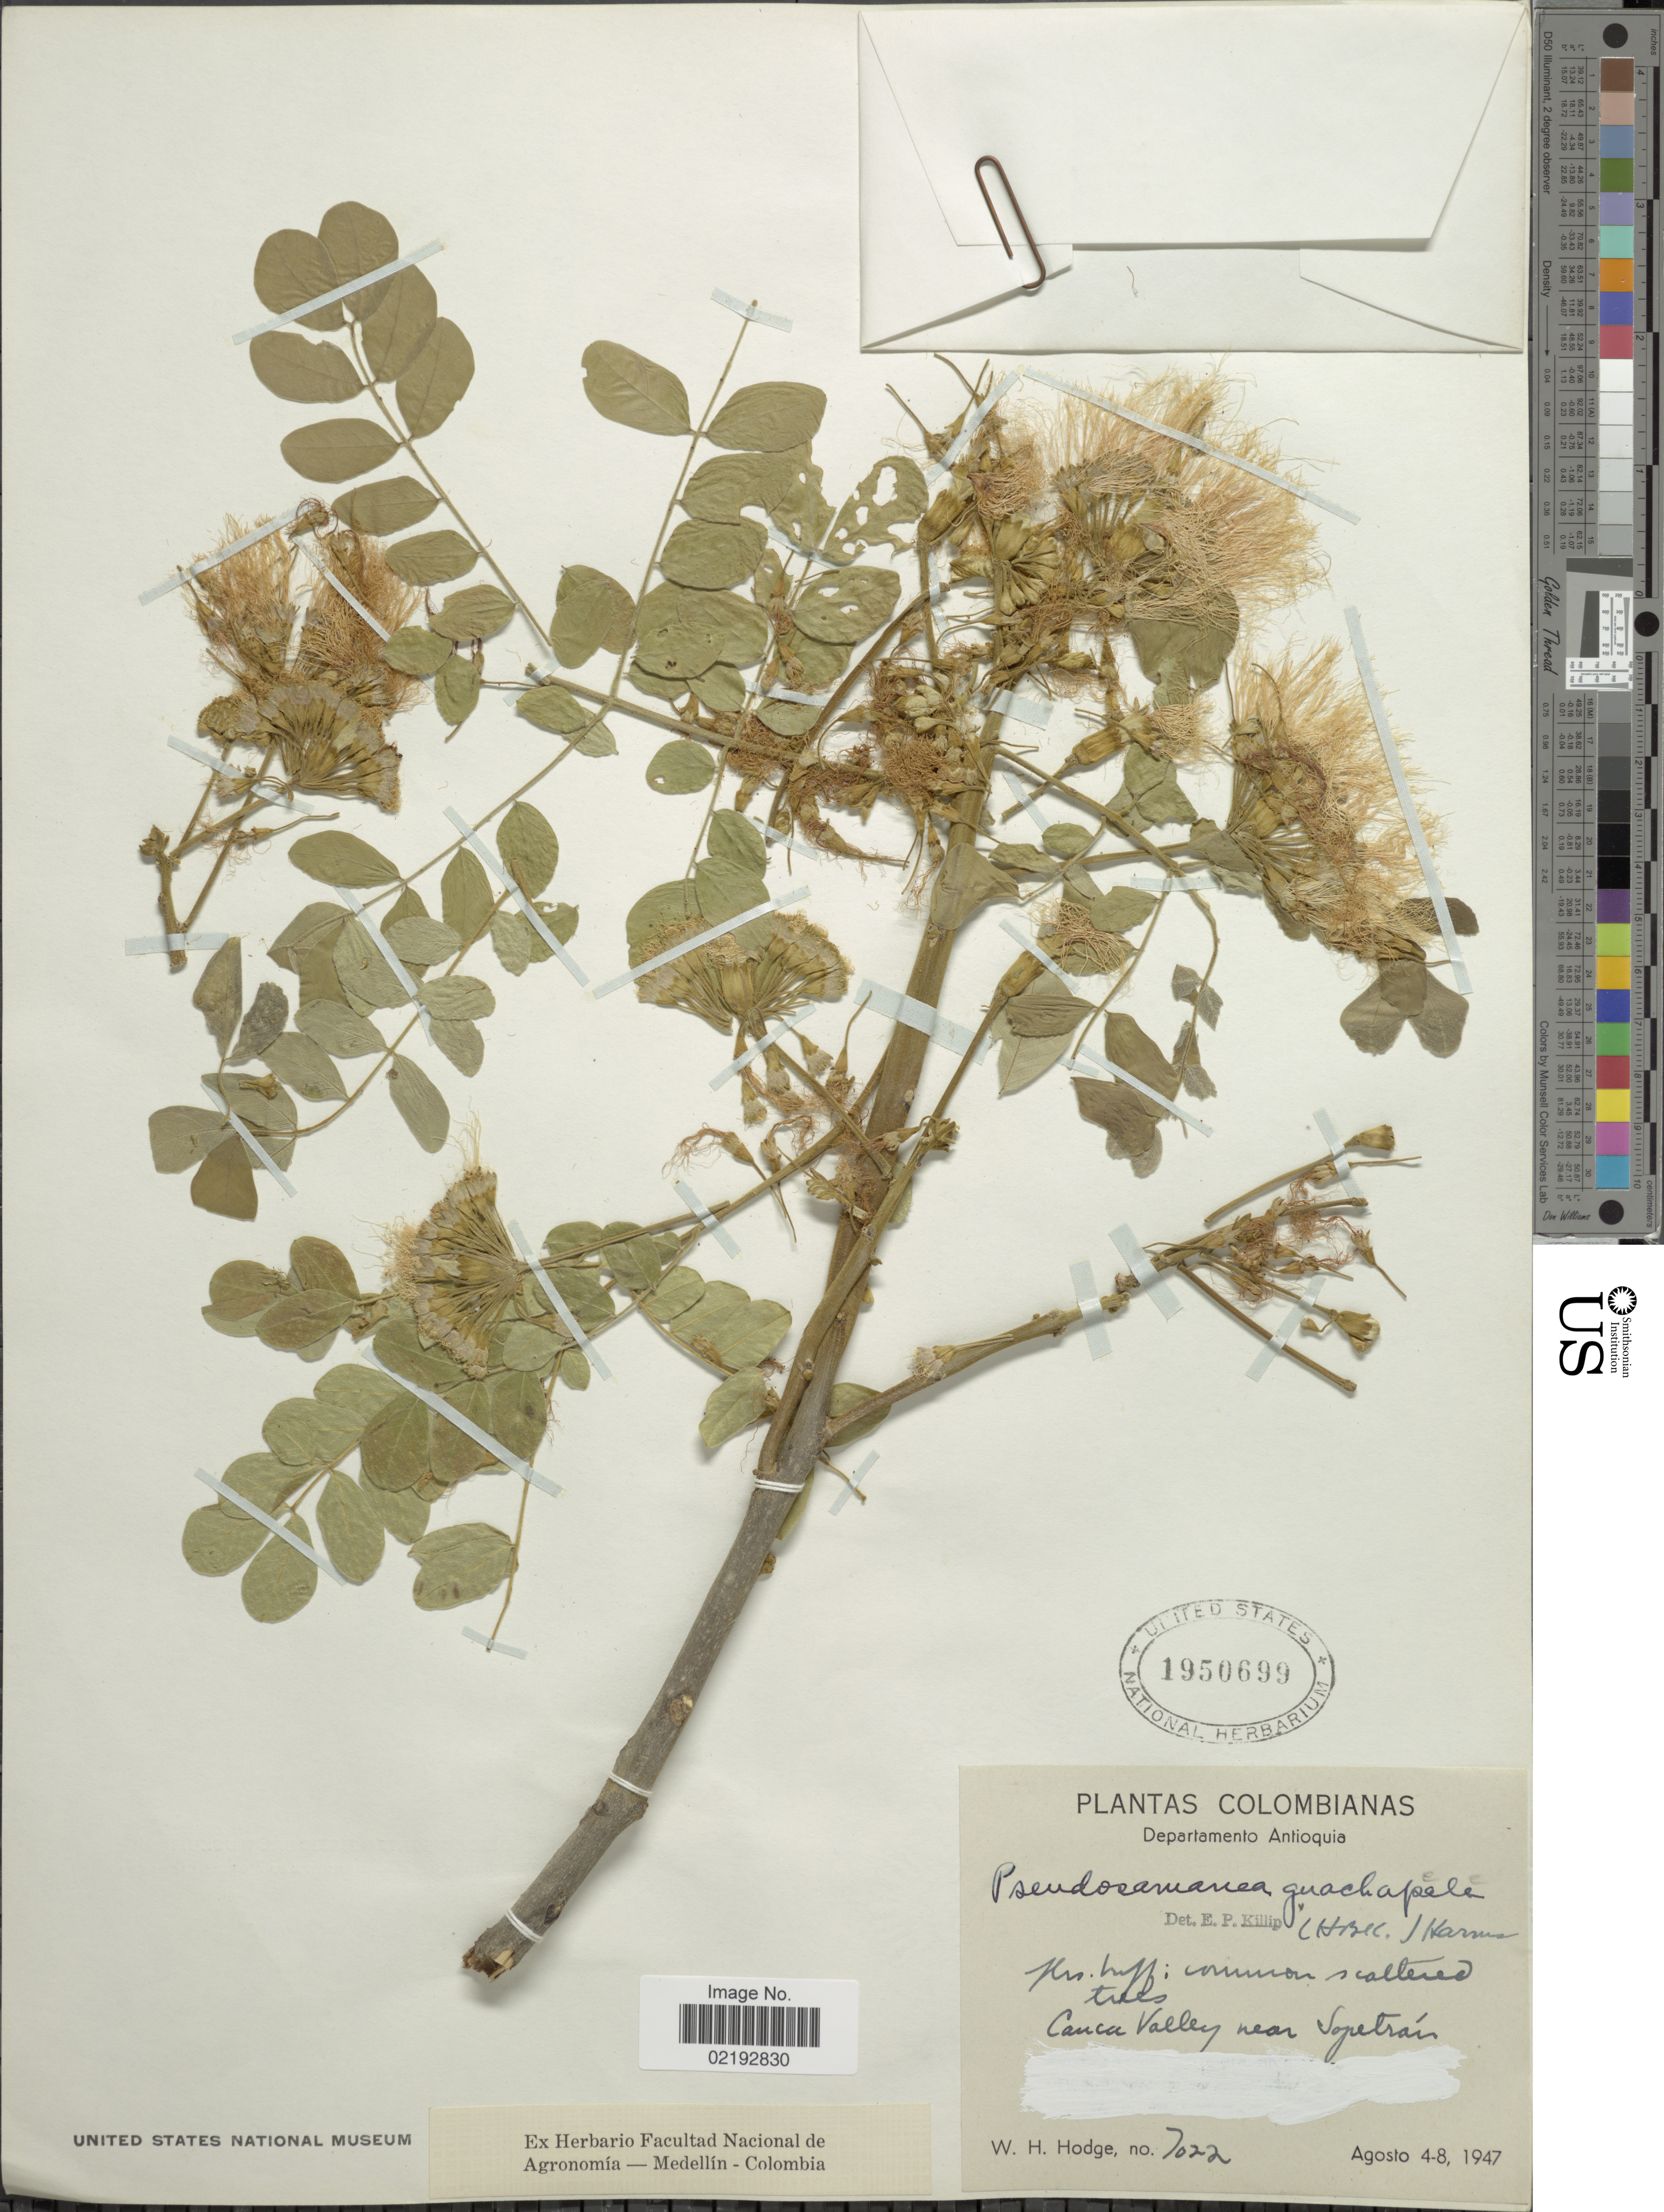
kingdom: Plantae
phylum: Tracheophyta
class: Magnoliopsida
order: Fabales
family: Fabaceae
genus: Pseudosamanea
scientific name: Pseudosamanea guachapele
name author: (Kunth) Harms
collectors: W. Hodge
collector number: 7022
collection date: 1947-08-04/1947-08-08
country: Colombia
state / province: Antioquia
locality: Cauca Valley near Sopetran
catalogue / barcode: US 1950699